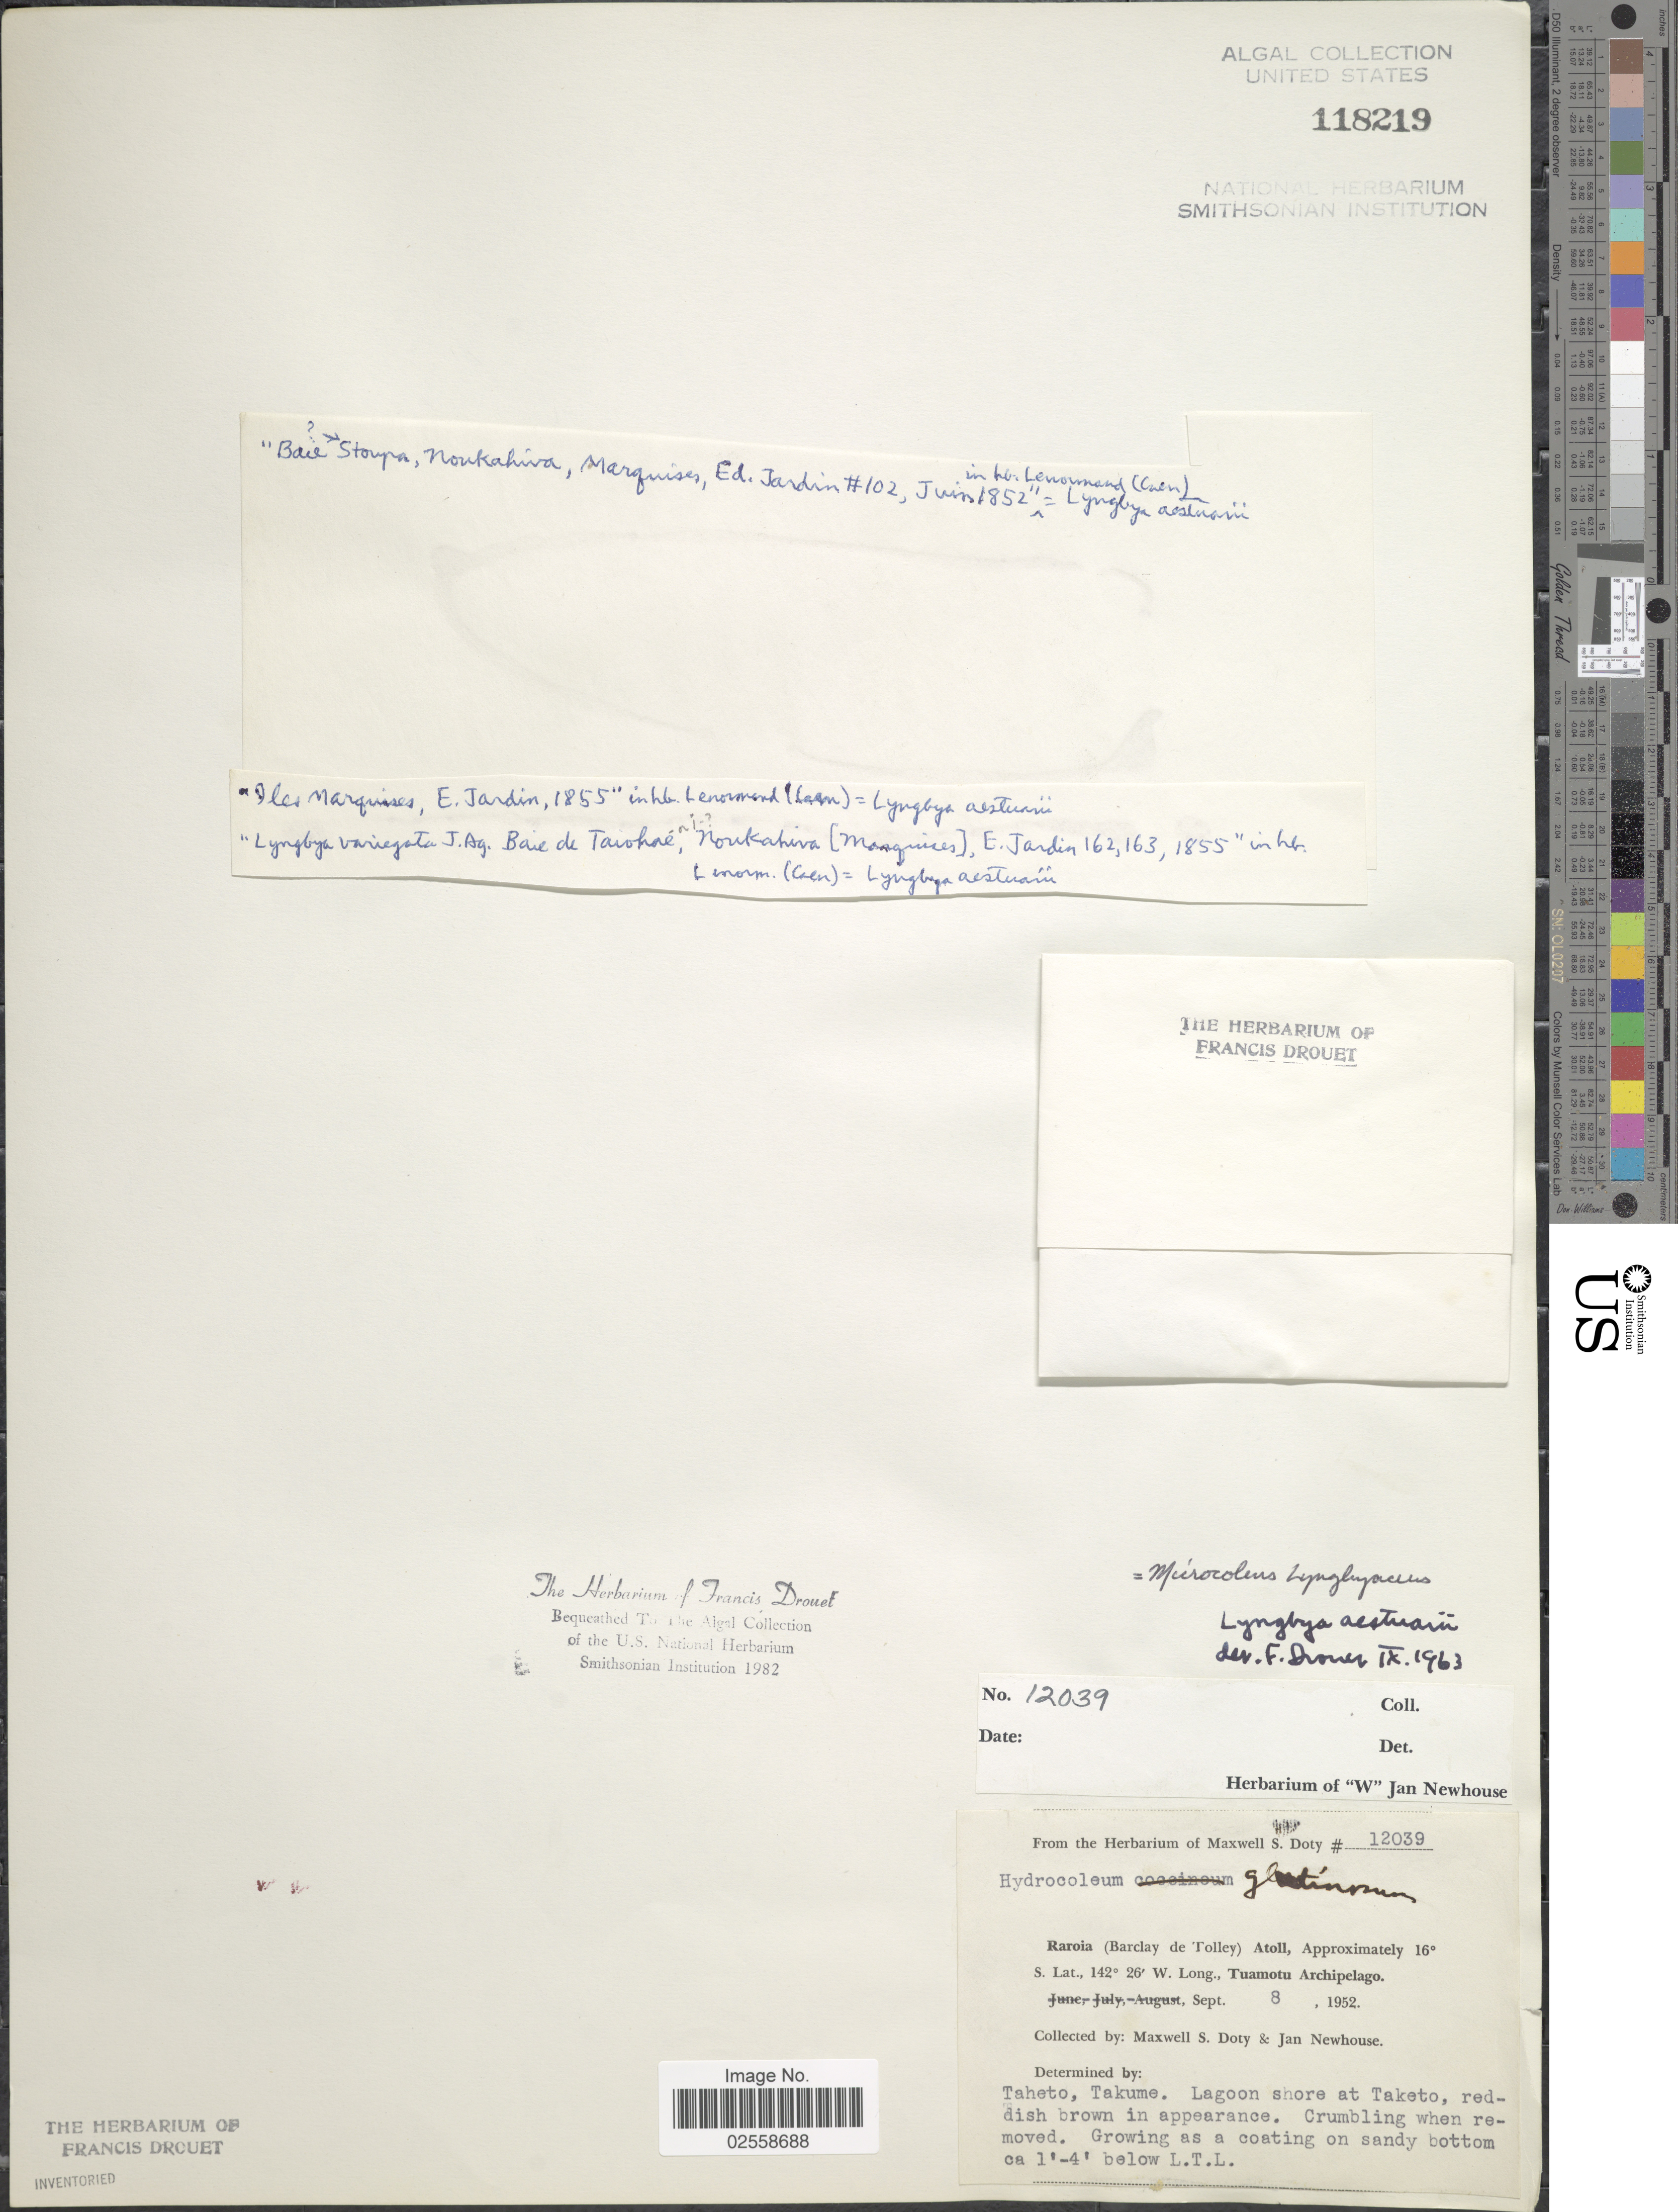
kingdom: Bacteria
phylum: Cyanobacteria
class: Cyanobacteriia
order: Cyanobacteriales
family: Microcoleaceae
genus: Microcoleus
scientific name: Microcoleus lyngbyaceus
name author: Kütz. ex Forti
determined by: Drouet, F. E.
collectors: M. S. Doty & W. J. Newhouse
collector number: MSD 12039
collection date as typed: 08 Sep 1952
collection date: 1952-09-08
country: French Polynesia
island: Raroia Atoll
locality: Raroia atoll, taheto, takume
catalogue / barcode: US 118219